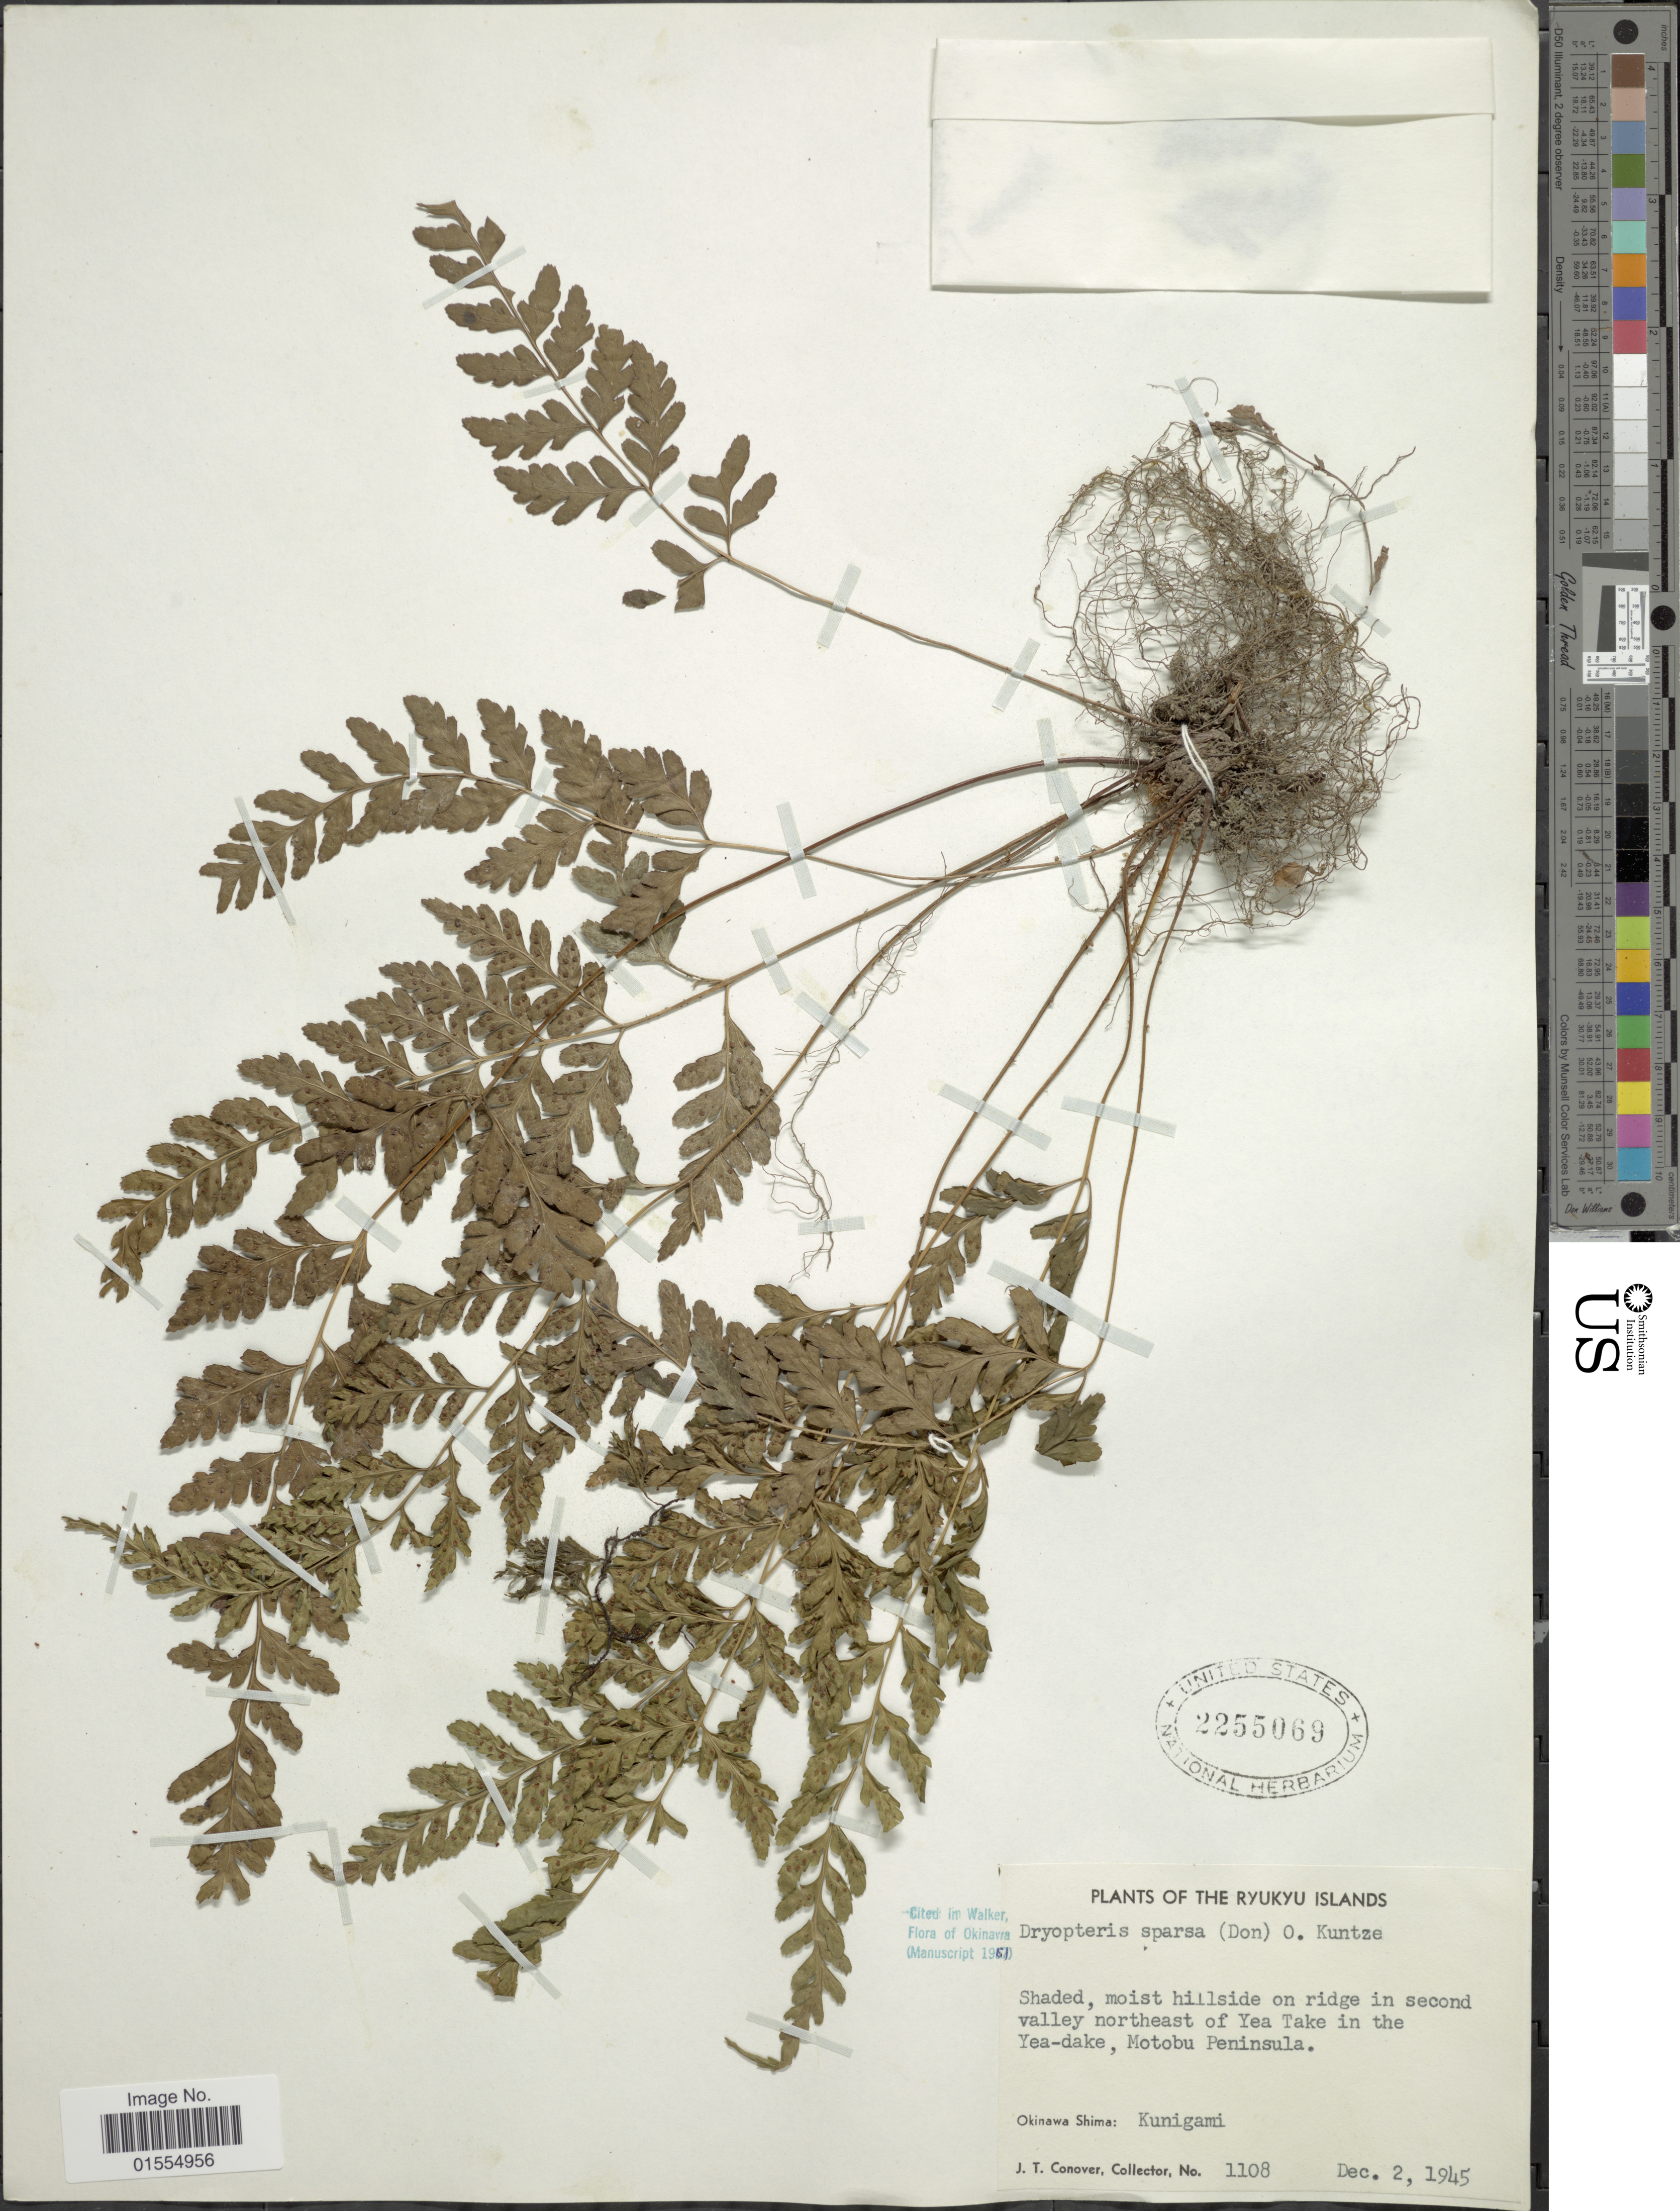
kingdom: Plantae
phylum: Tracheophyta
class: Polypodiopsida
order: Polypodiales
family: Dryopteridaceae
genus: Dryopteris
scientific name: Dryopteris sparsa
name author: (D. Don) Kuntze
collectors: J. T. Conover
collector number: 1108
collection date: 1945-12-02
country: Japan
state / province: Okinawa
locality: Ryukyu Islands, shaded, moist hillside on ridge in second valley northeast of Yea Take in the Yea-dake, Motobu Peninsula, Okinawa Shima: Kunigami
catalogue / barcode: US 2255069